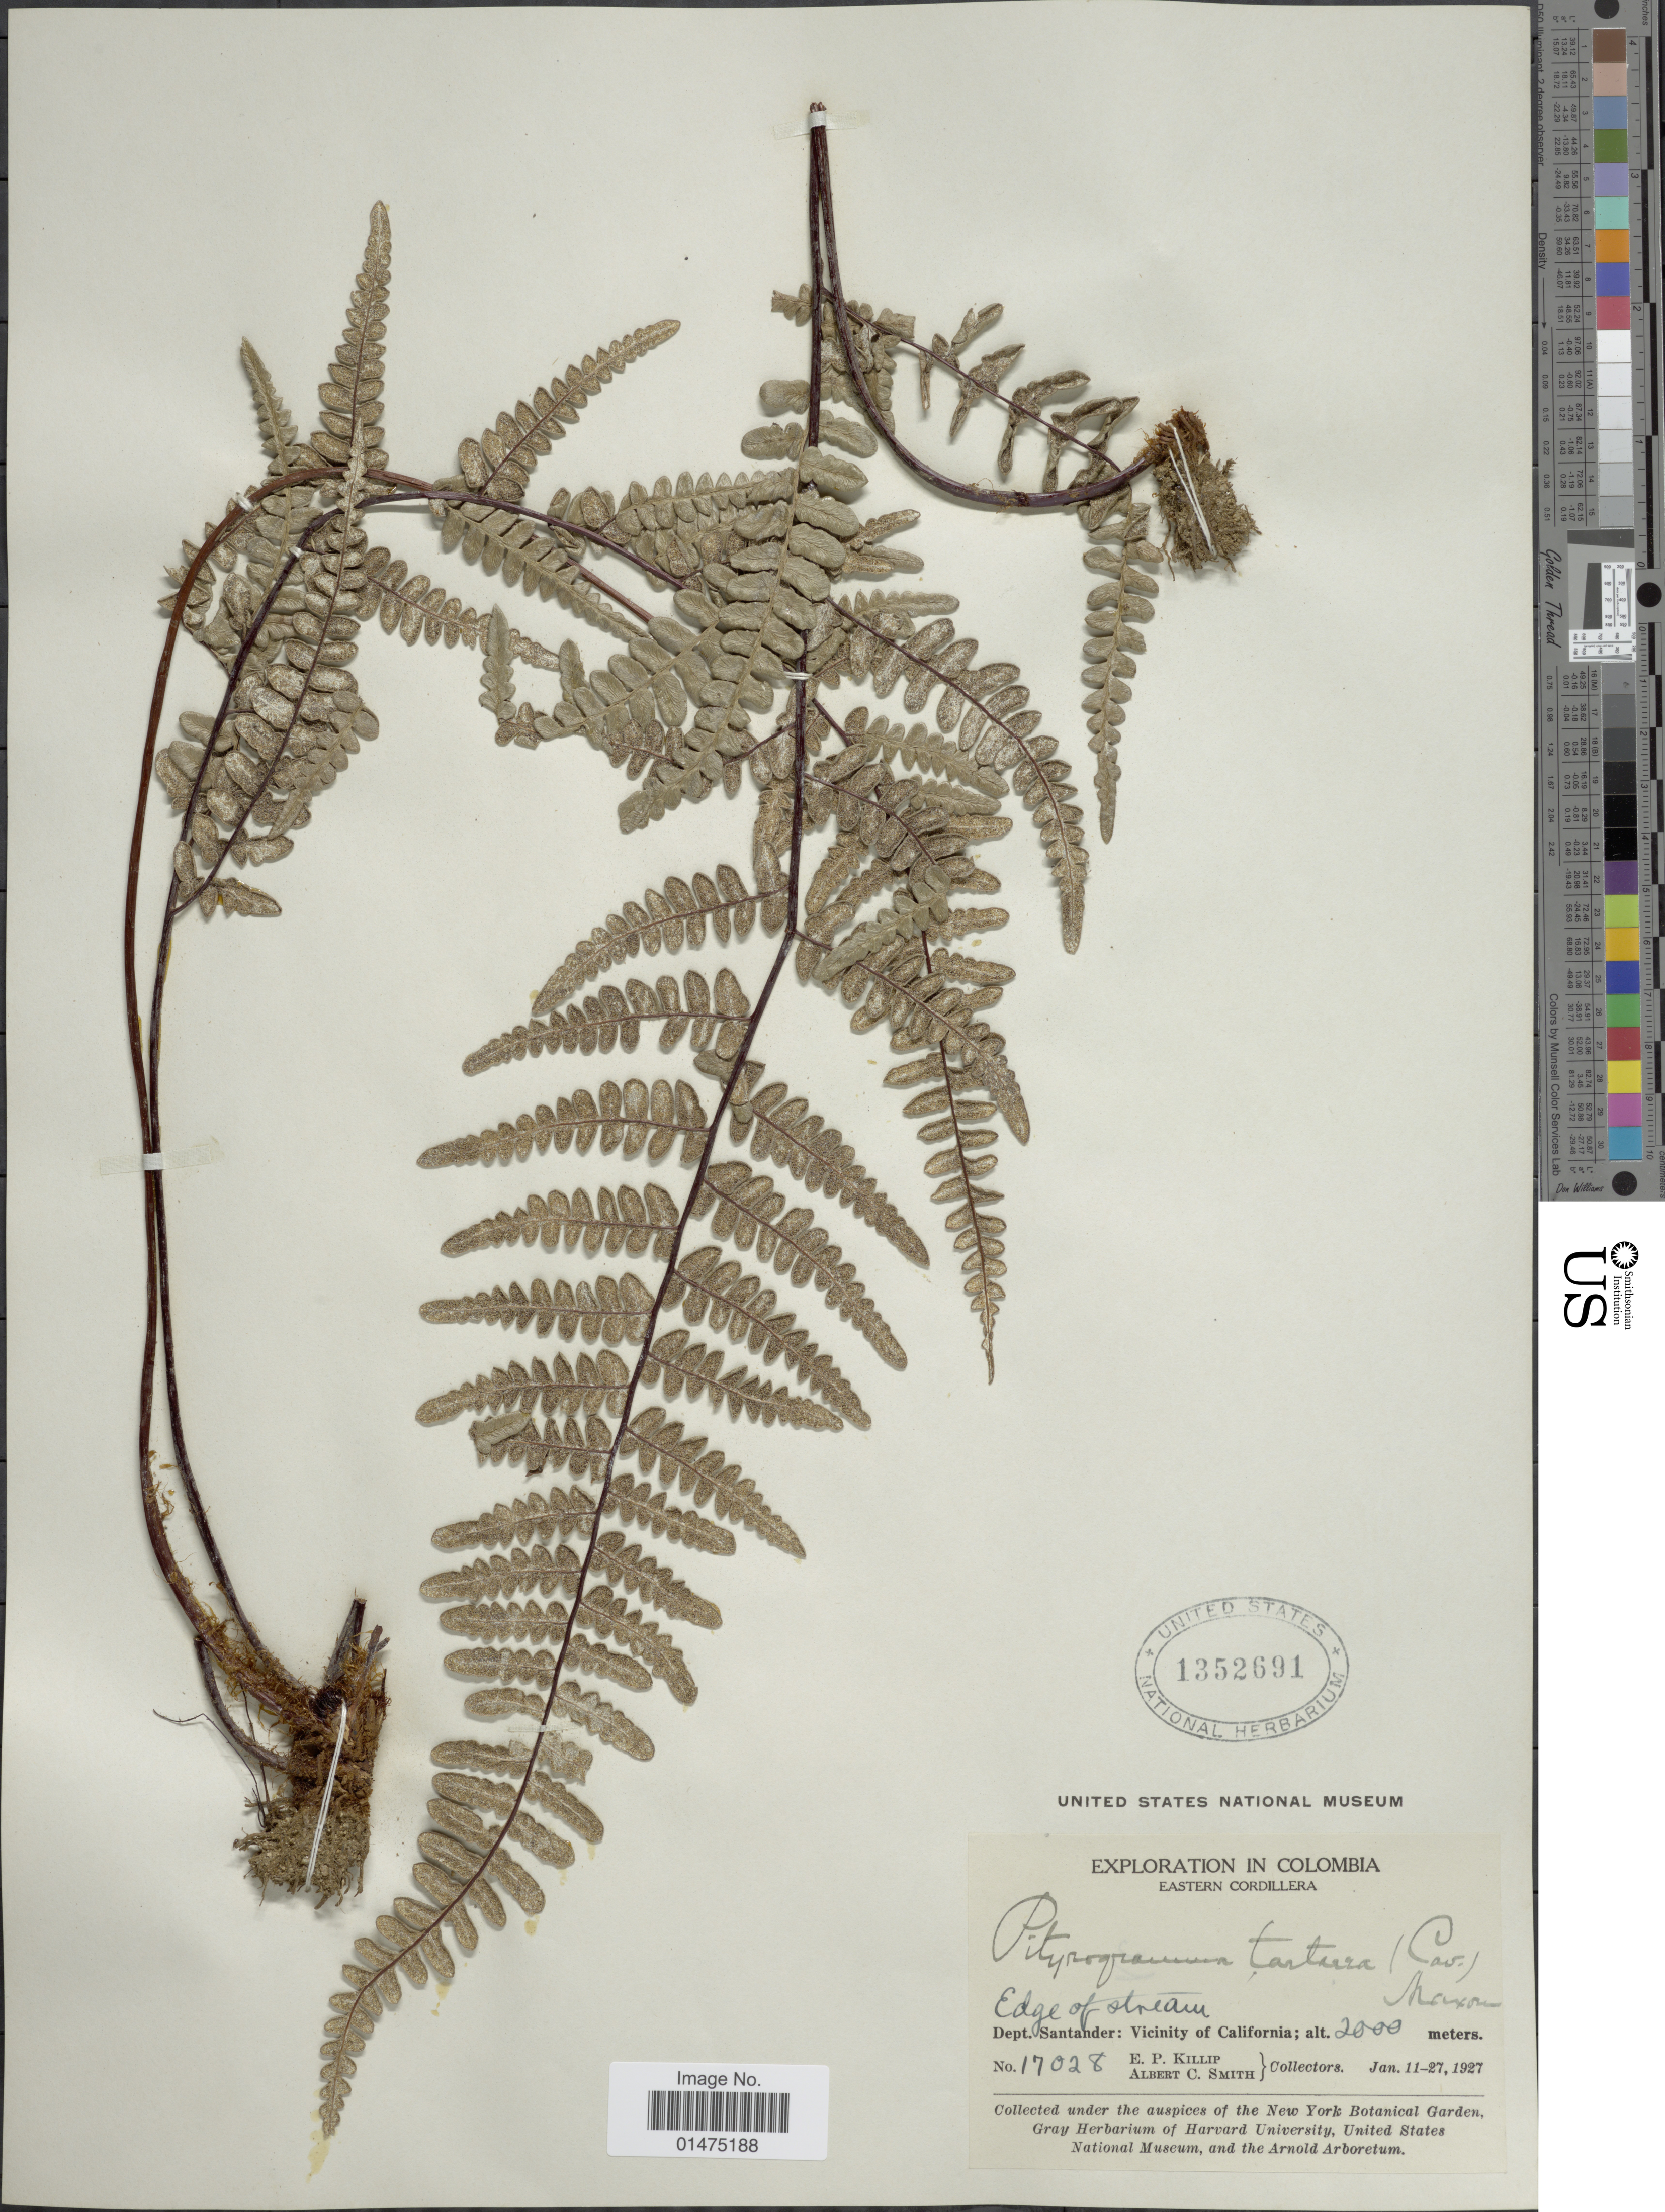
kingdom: Plantae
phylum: Tracheophyta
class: Polypodiopsida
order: Polypodiales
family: Pteridaceae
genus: Pityrogramma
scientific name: Pityrogramma tartarea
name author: (Cav.) Maxon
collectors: E. P. Killip & A. C. Smith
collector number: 17028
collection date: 1927-01-11/1927-01-27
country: Colombia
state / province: Santander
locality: Eastern Cordillera, Vicinity of California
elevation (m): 2000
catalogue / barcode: US 1352691